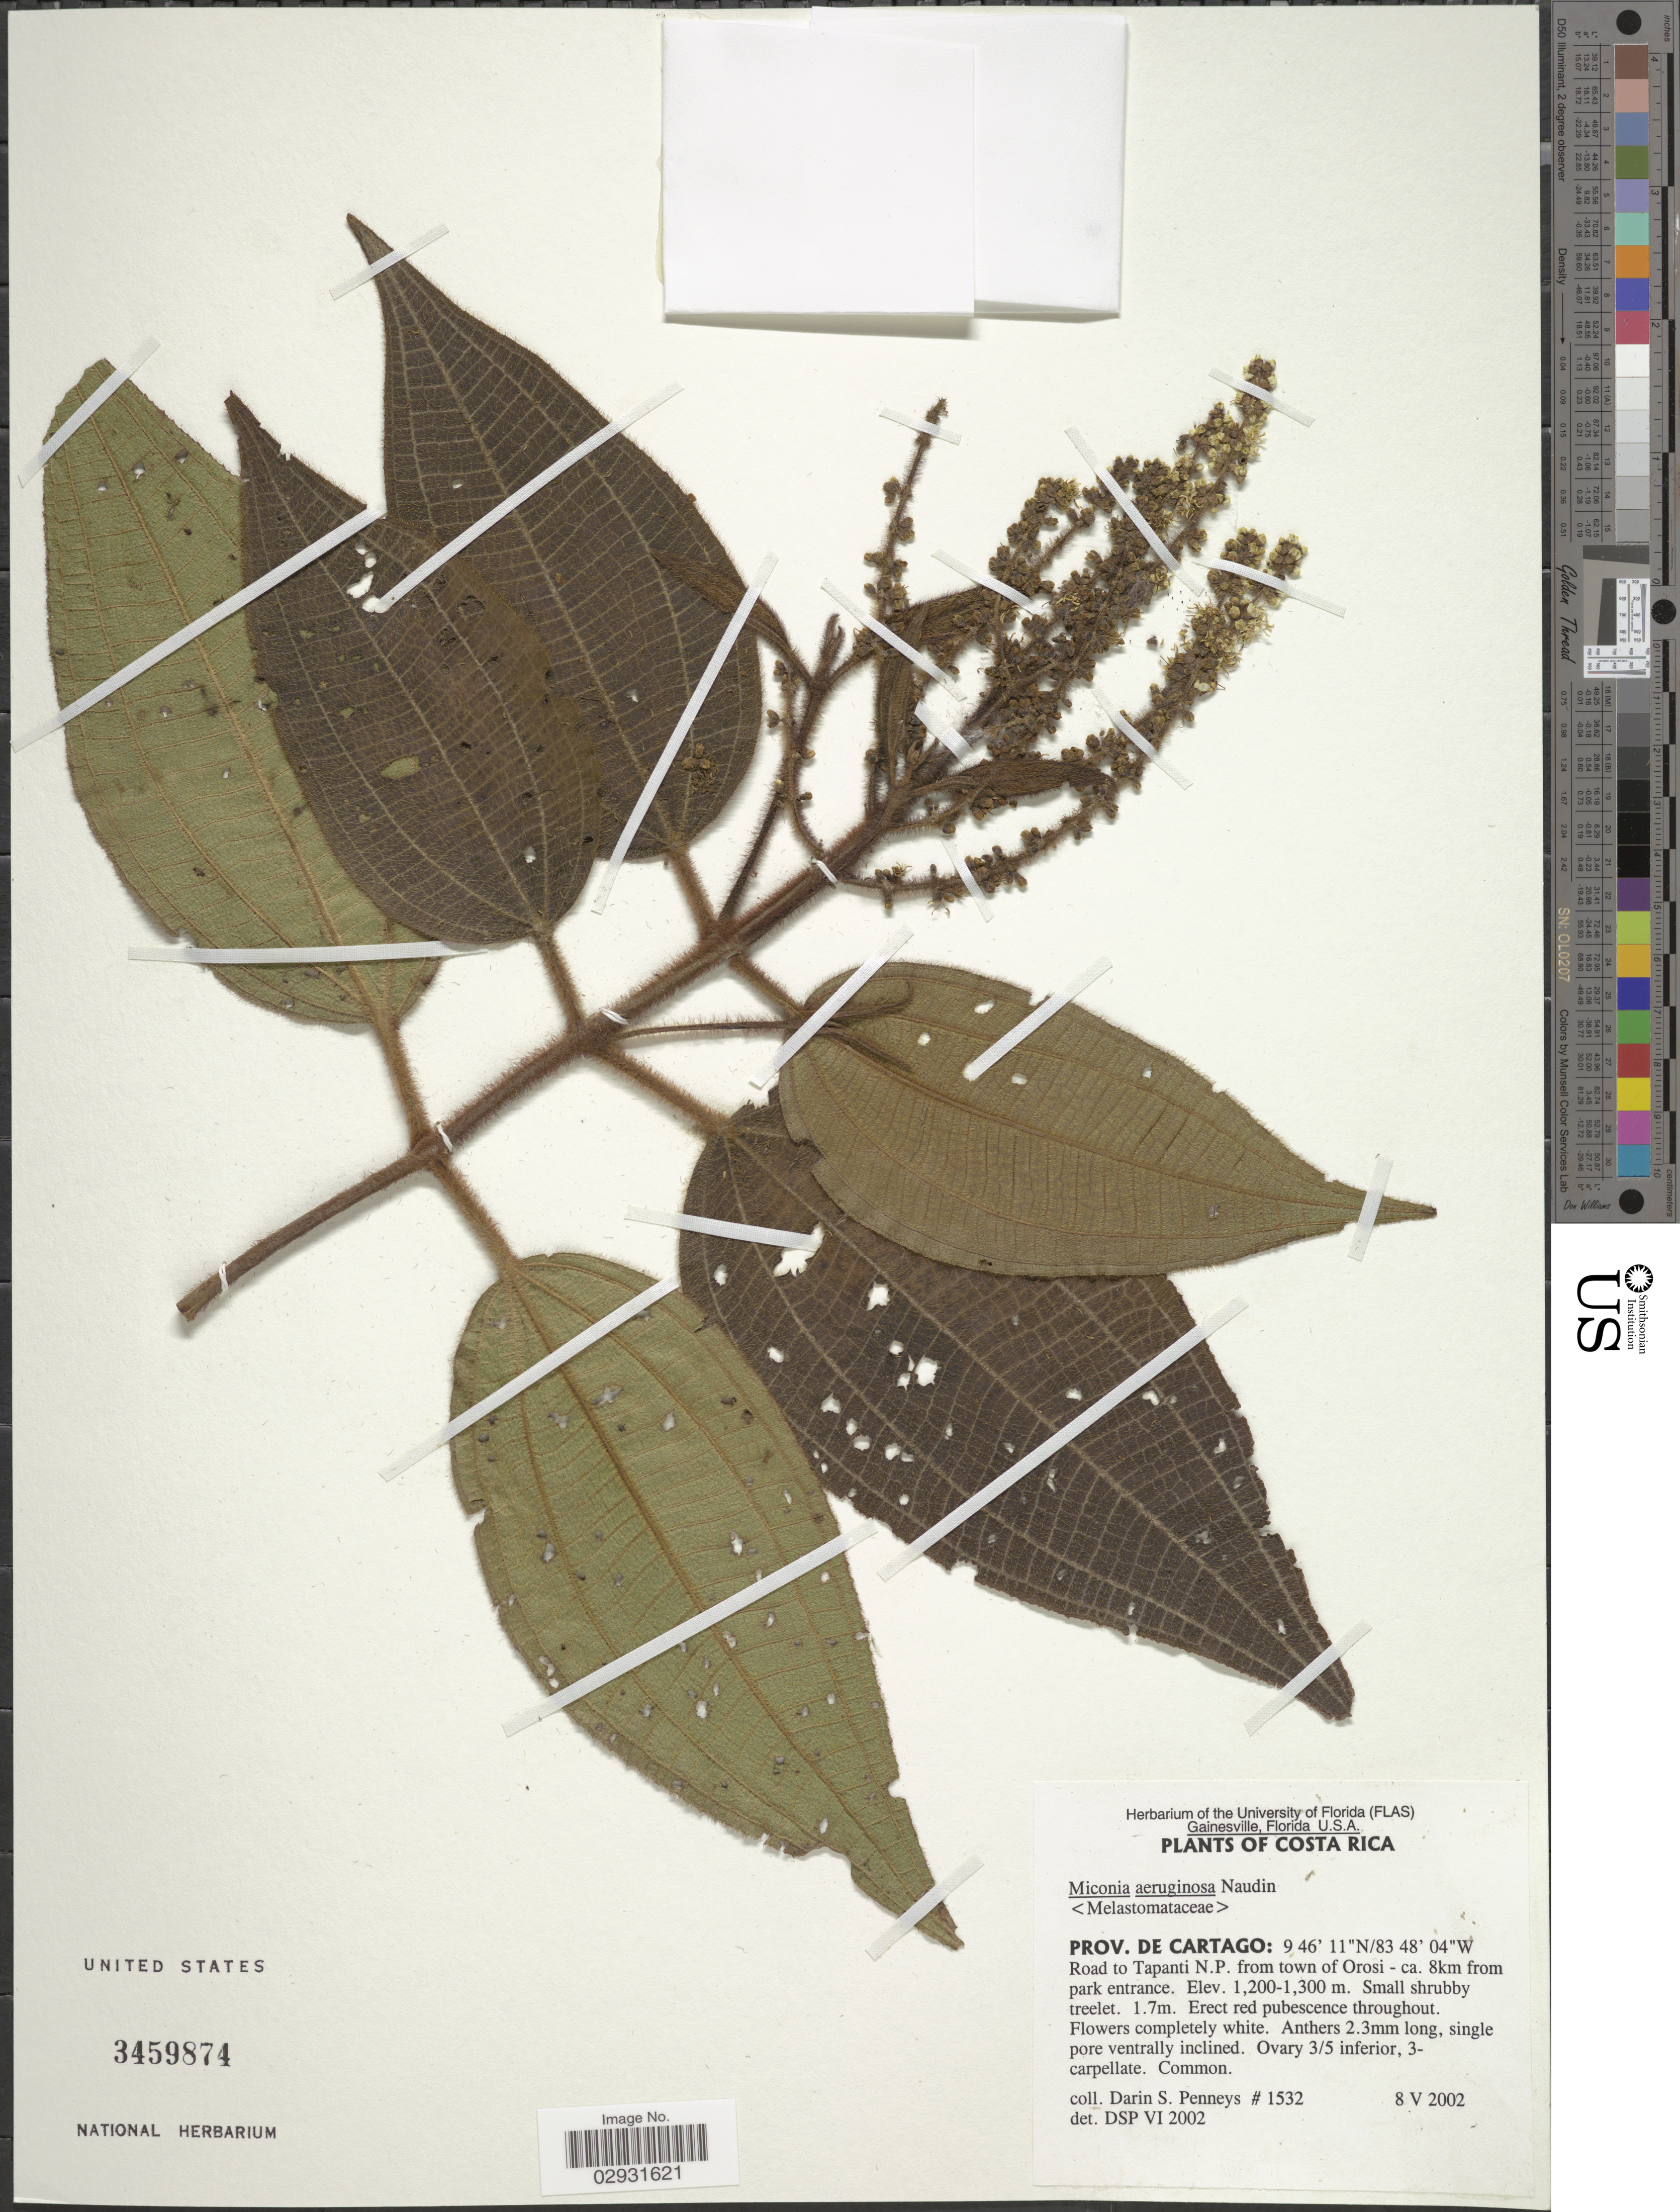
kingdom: Plantae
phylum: Tracheophyta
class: Magnoliopsida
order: Myrtales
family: Melastomataceae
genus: Miconia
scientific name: Miconia aeruginosa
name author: Naudin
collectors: D. S. Penneys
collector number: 1532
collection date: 2002-05-08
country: Costa Rica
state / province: Cartago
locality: Road to Tapanti N.P. from town Orosi, ca. 8km from park entrance.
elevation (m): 1200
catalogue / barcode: US 3459874